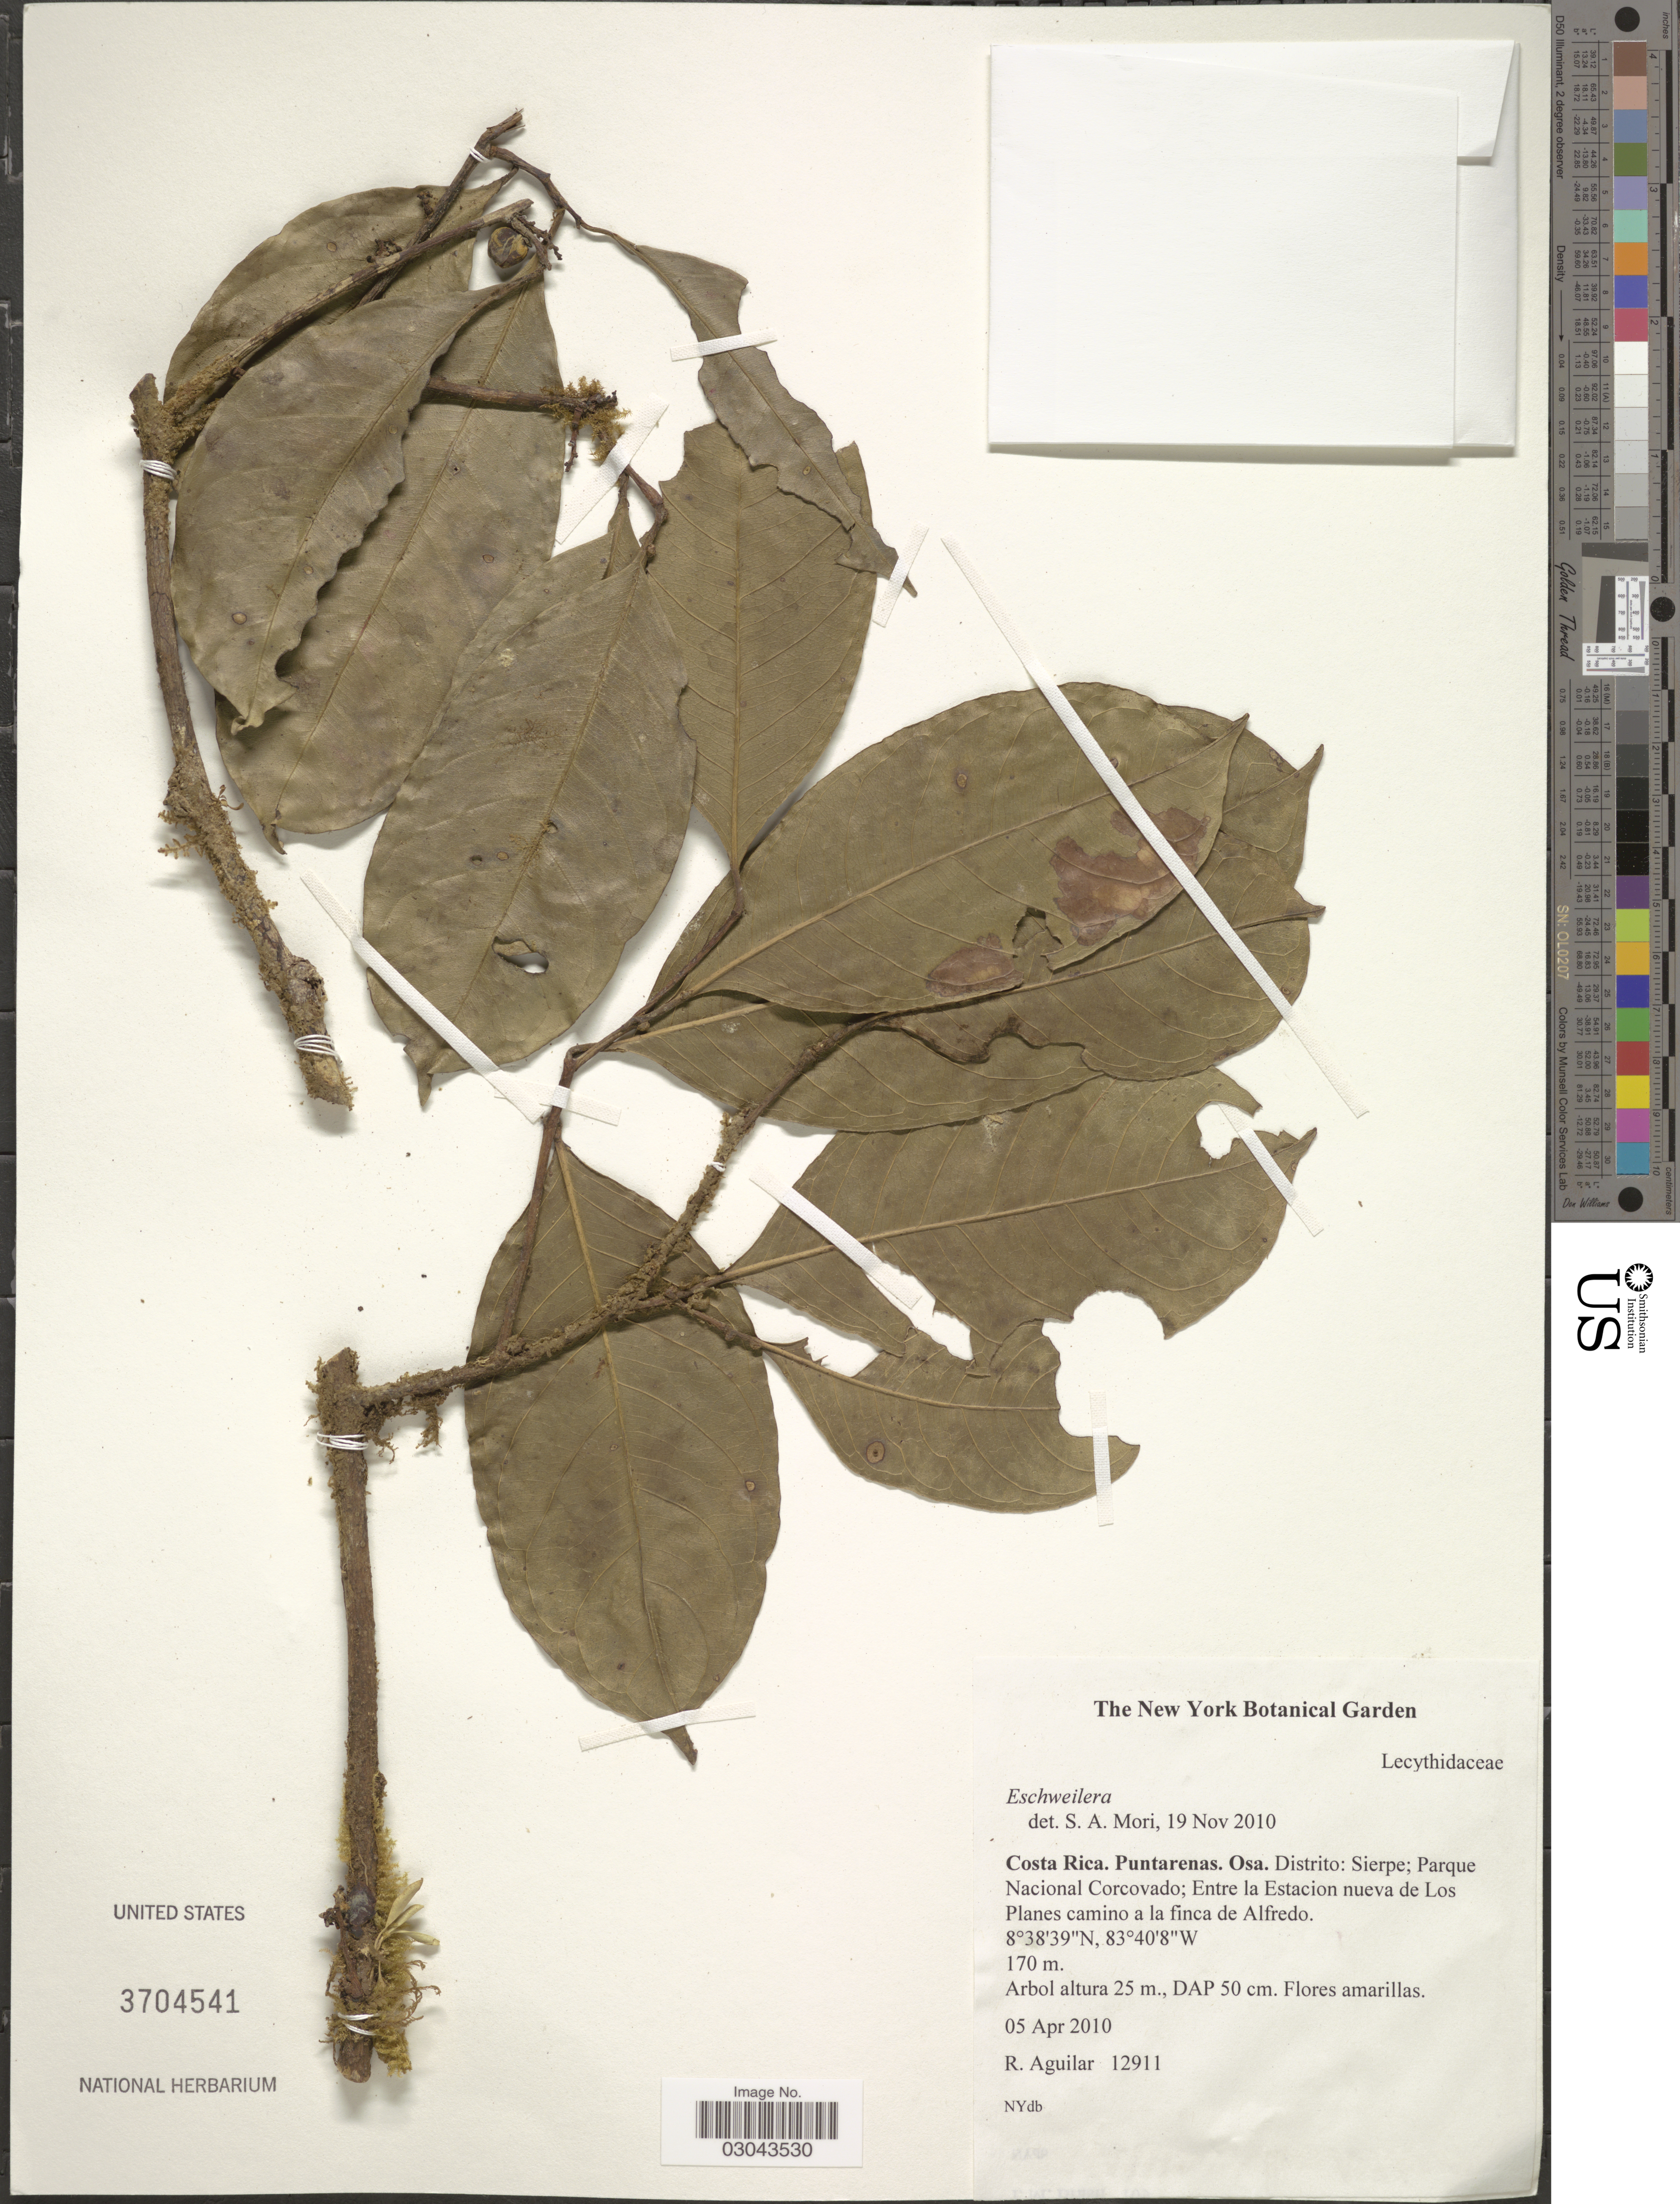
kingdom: Plantae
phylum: Tracheophyta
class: Magnoliopsida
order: Ericales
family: Lecythidaceae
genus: Eschweilera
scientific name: Eschweilera sp.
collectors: R. Aguilar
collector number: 12911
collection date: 2010-04-05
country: Costa Rica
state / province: Puntarenas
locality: Osa. Distrito: Sierpe; Parque Nacional Corcovado; Entre la Estacion nueva de Los Planes camino a la finca de Alfredo.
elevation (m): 170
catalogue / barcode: US 3704541